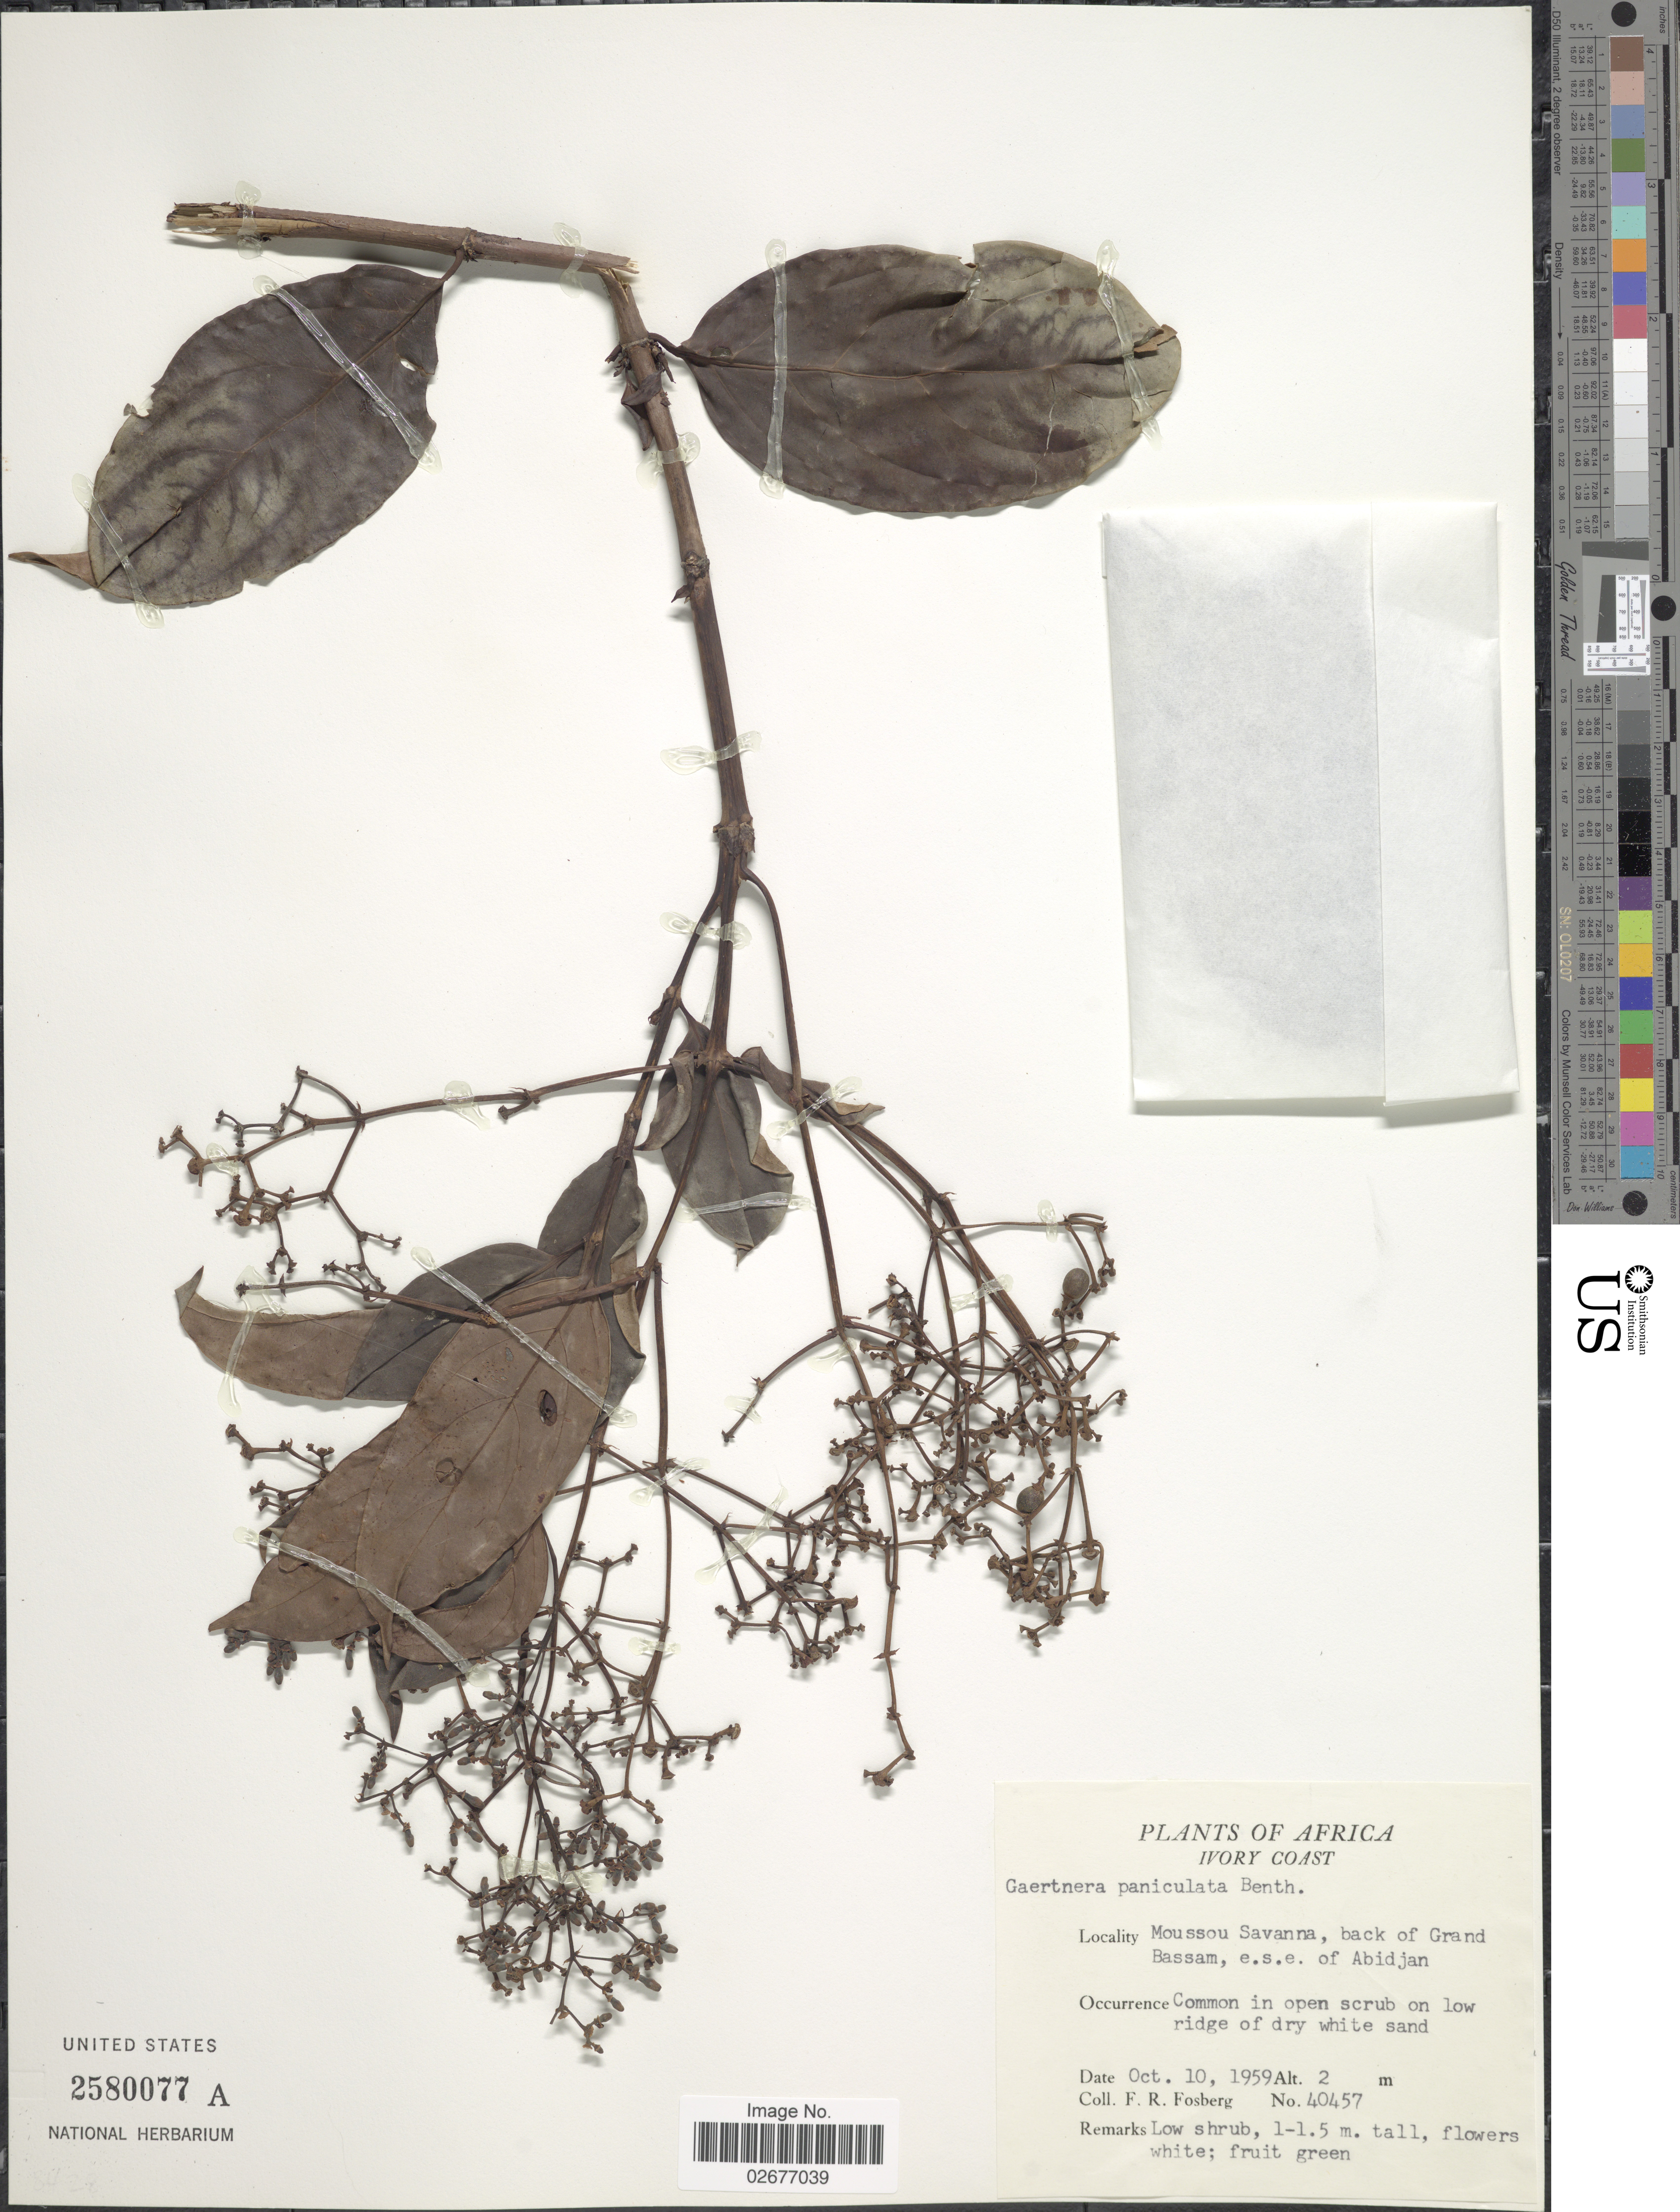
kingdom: Plantae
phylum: Tracheophyta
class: Magnoliopsida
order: Gentianales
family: Rubiaceae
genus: Gaertnera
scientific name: Gaertnera paniculata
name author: Benth.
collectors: F. R. Fosberg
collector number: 40457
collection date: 1959-10-10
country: Ivory Coast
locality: Ivory Coast, Moussou Savanna, back of Grand Bassam, e.s.e. of Abidjan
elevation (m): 2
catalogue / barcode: US 2580077A